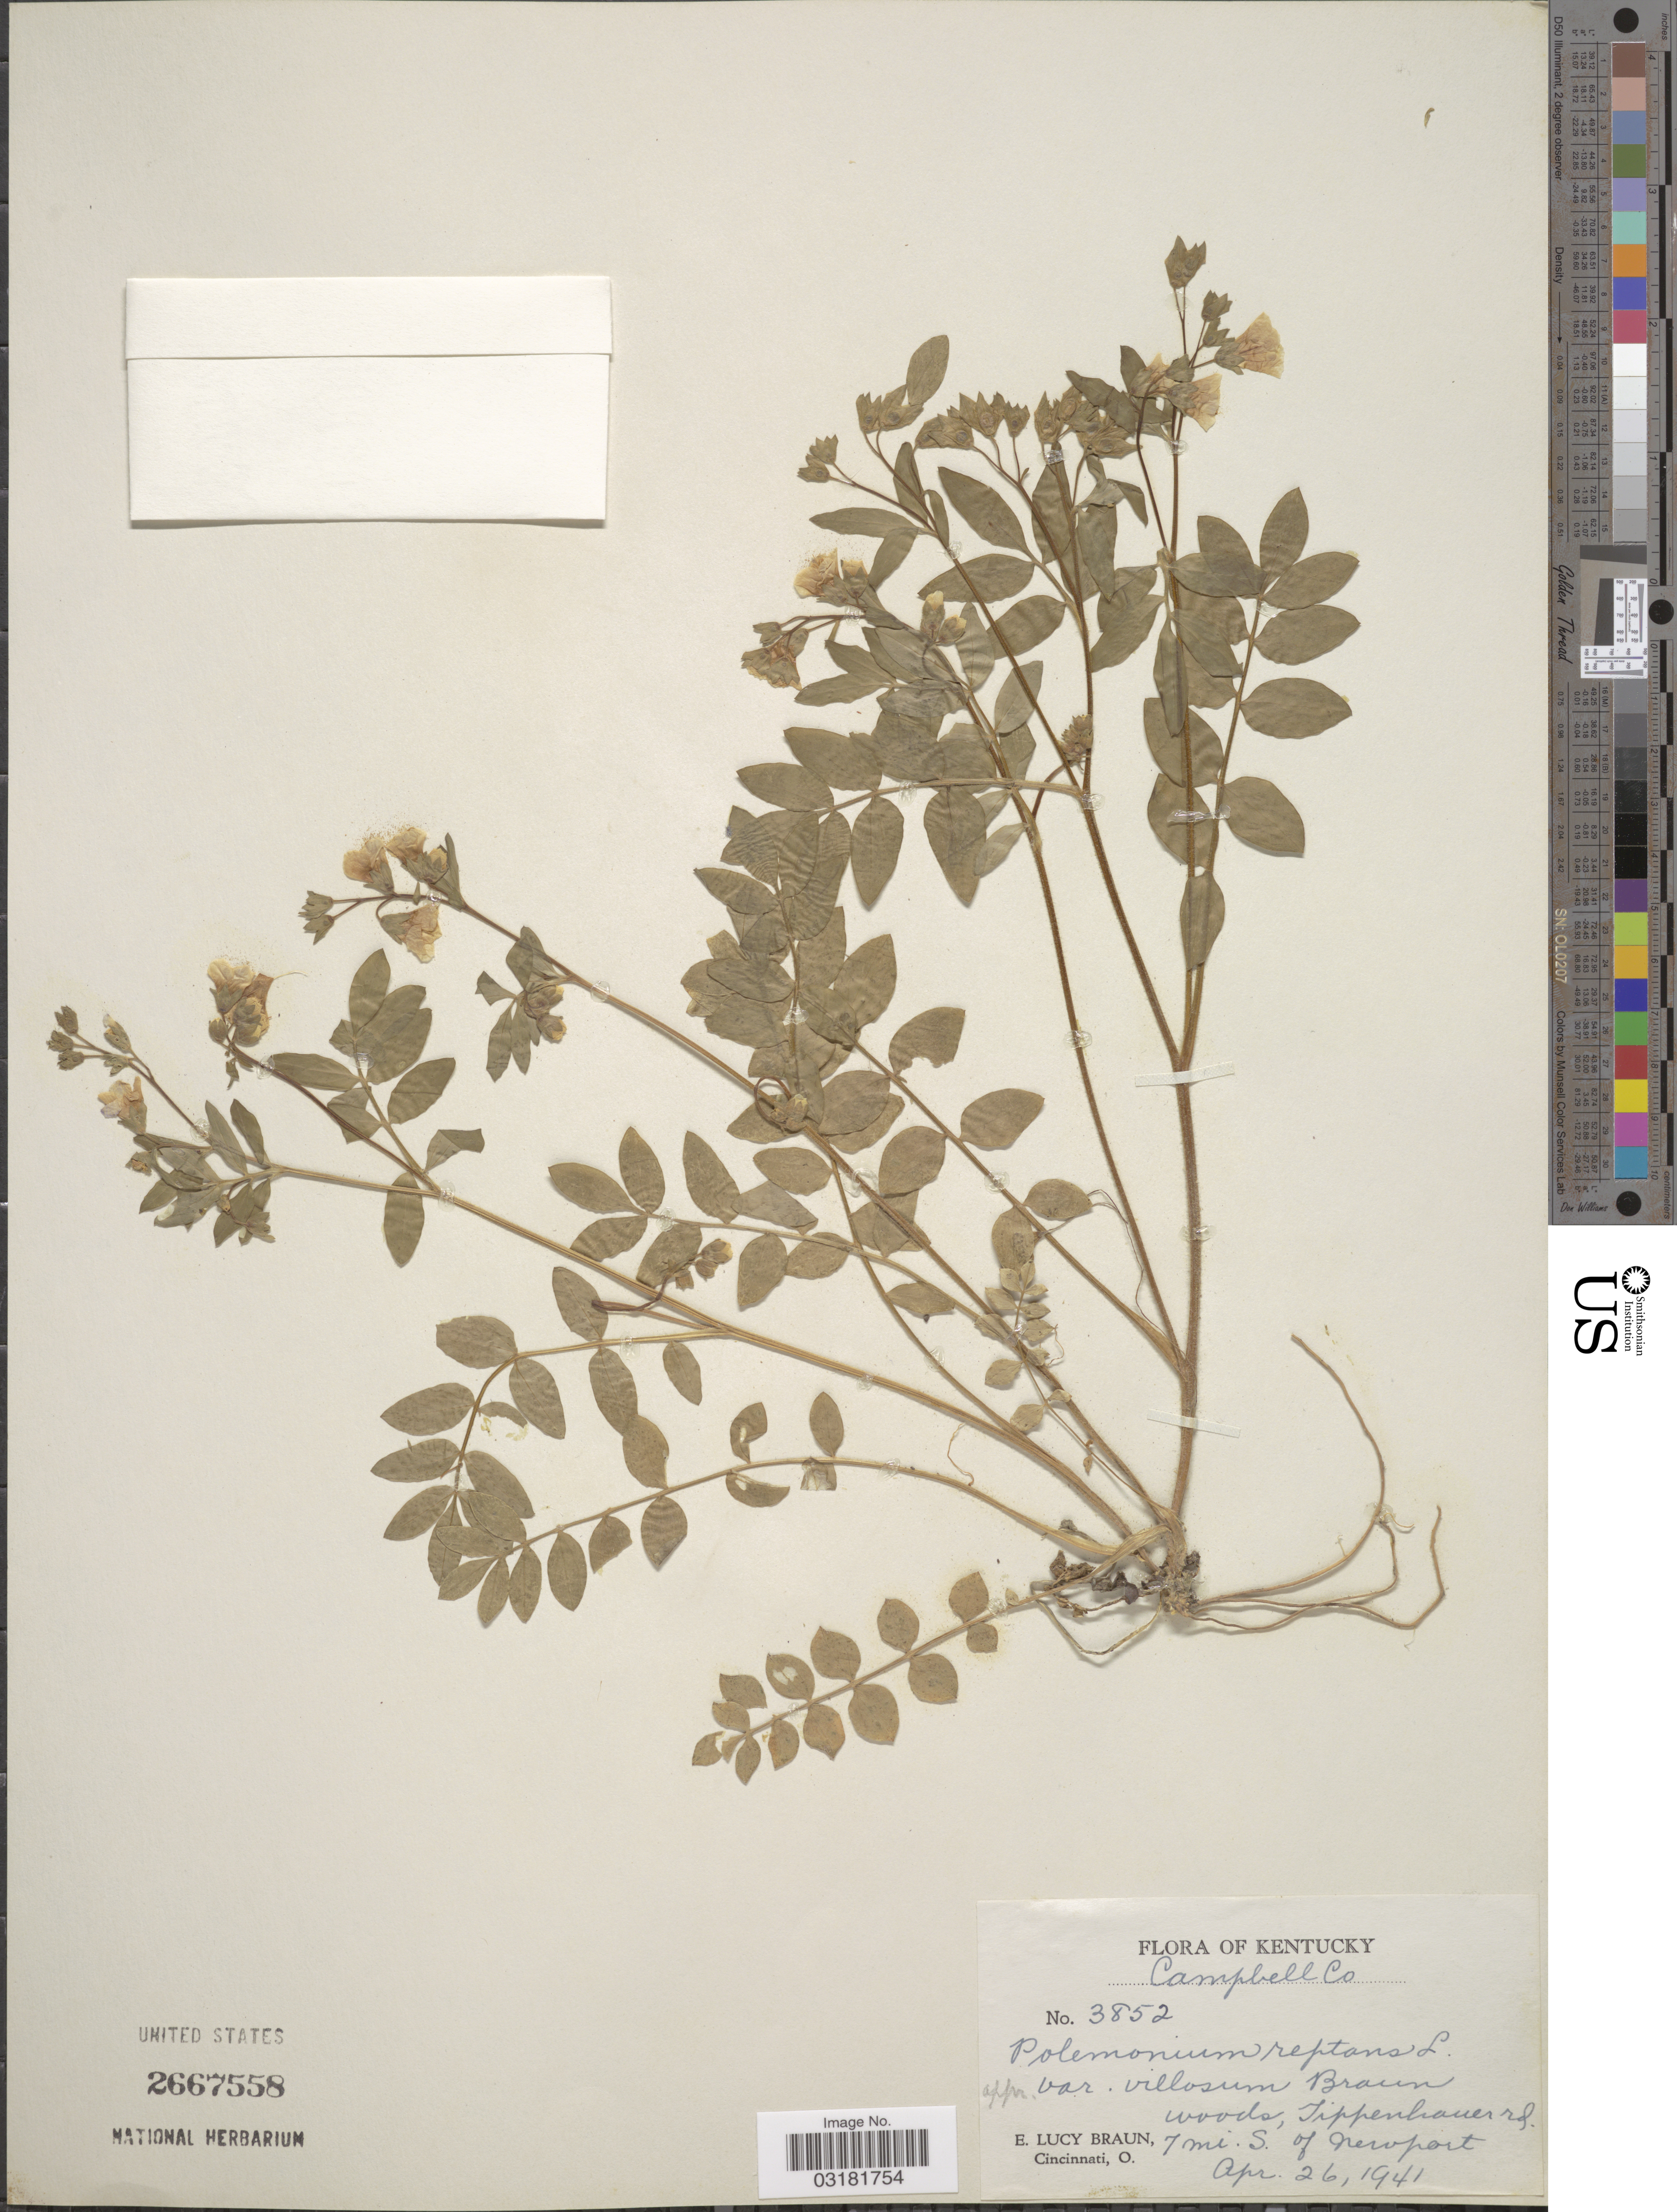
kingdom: Plantae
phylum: Tracheophyta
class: Magnoliopsida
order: Ericales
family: Polemoniaceae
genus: Polemonium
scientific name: Polemonium reptans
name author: L.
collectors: E. L. Braun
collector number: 3852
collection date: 1941-04-26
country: United States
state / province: Kentucky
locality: Campbell Co. Tippenhauer rd. 7 mi. S. of Newport.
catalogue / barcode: US 2667558